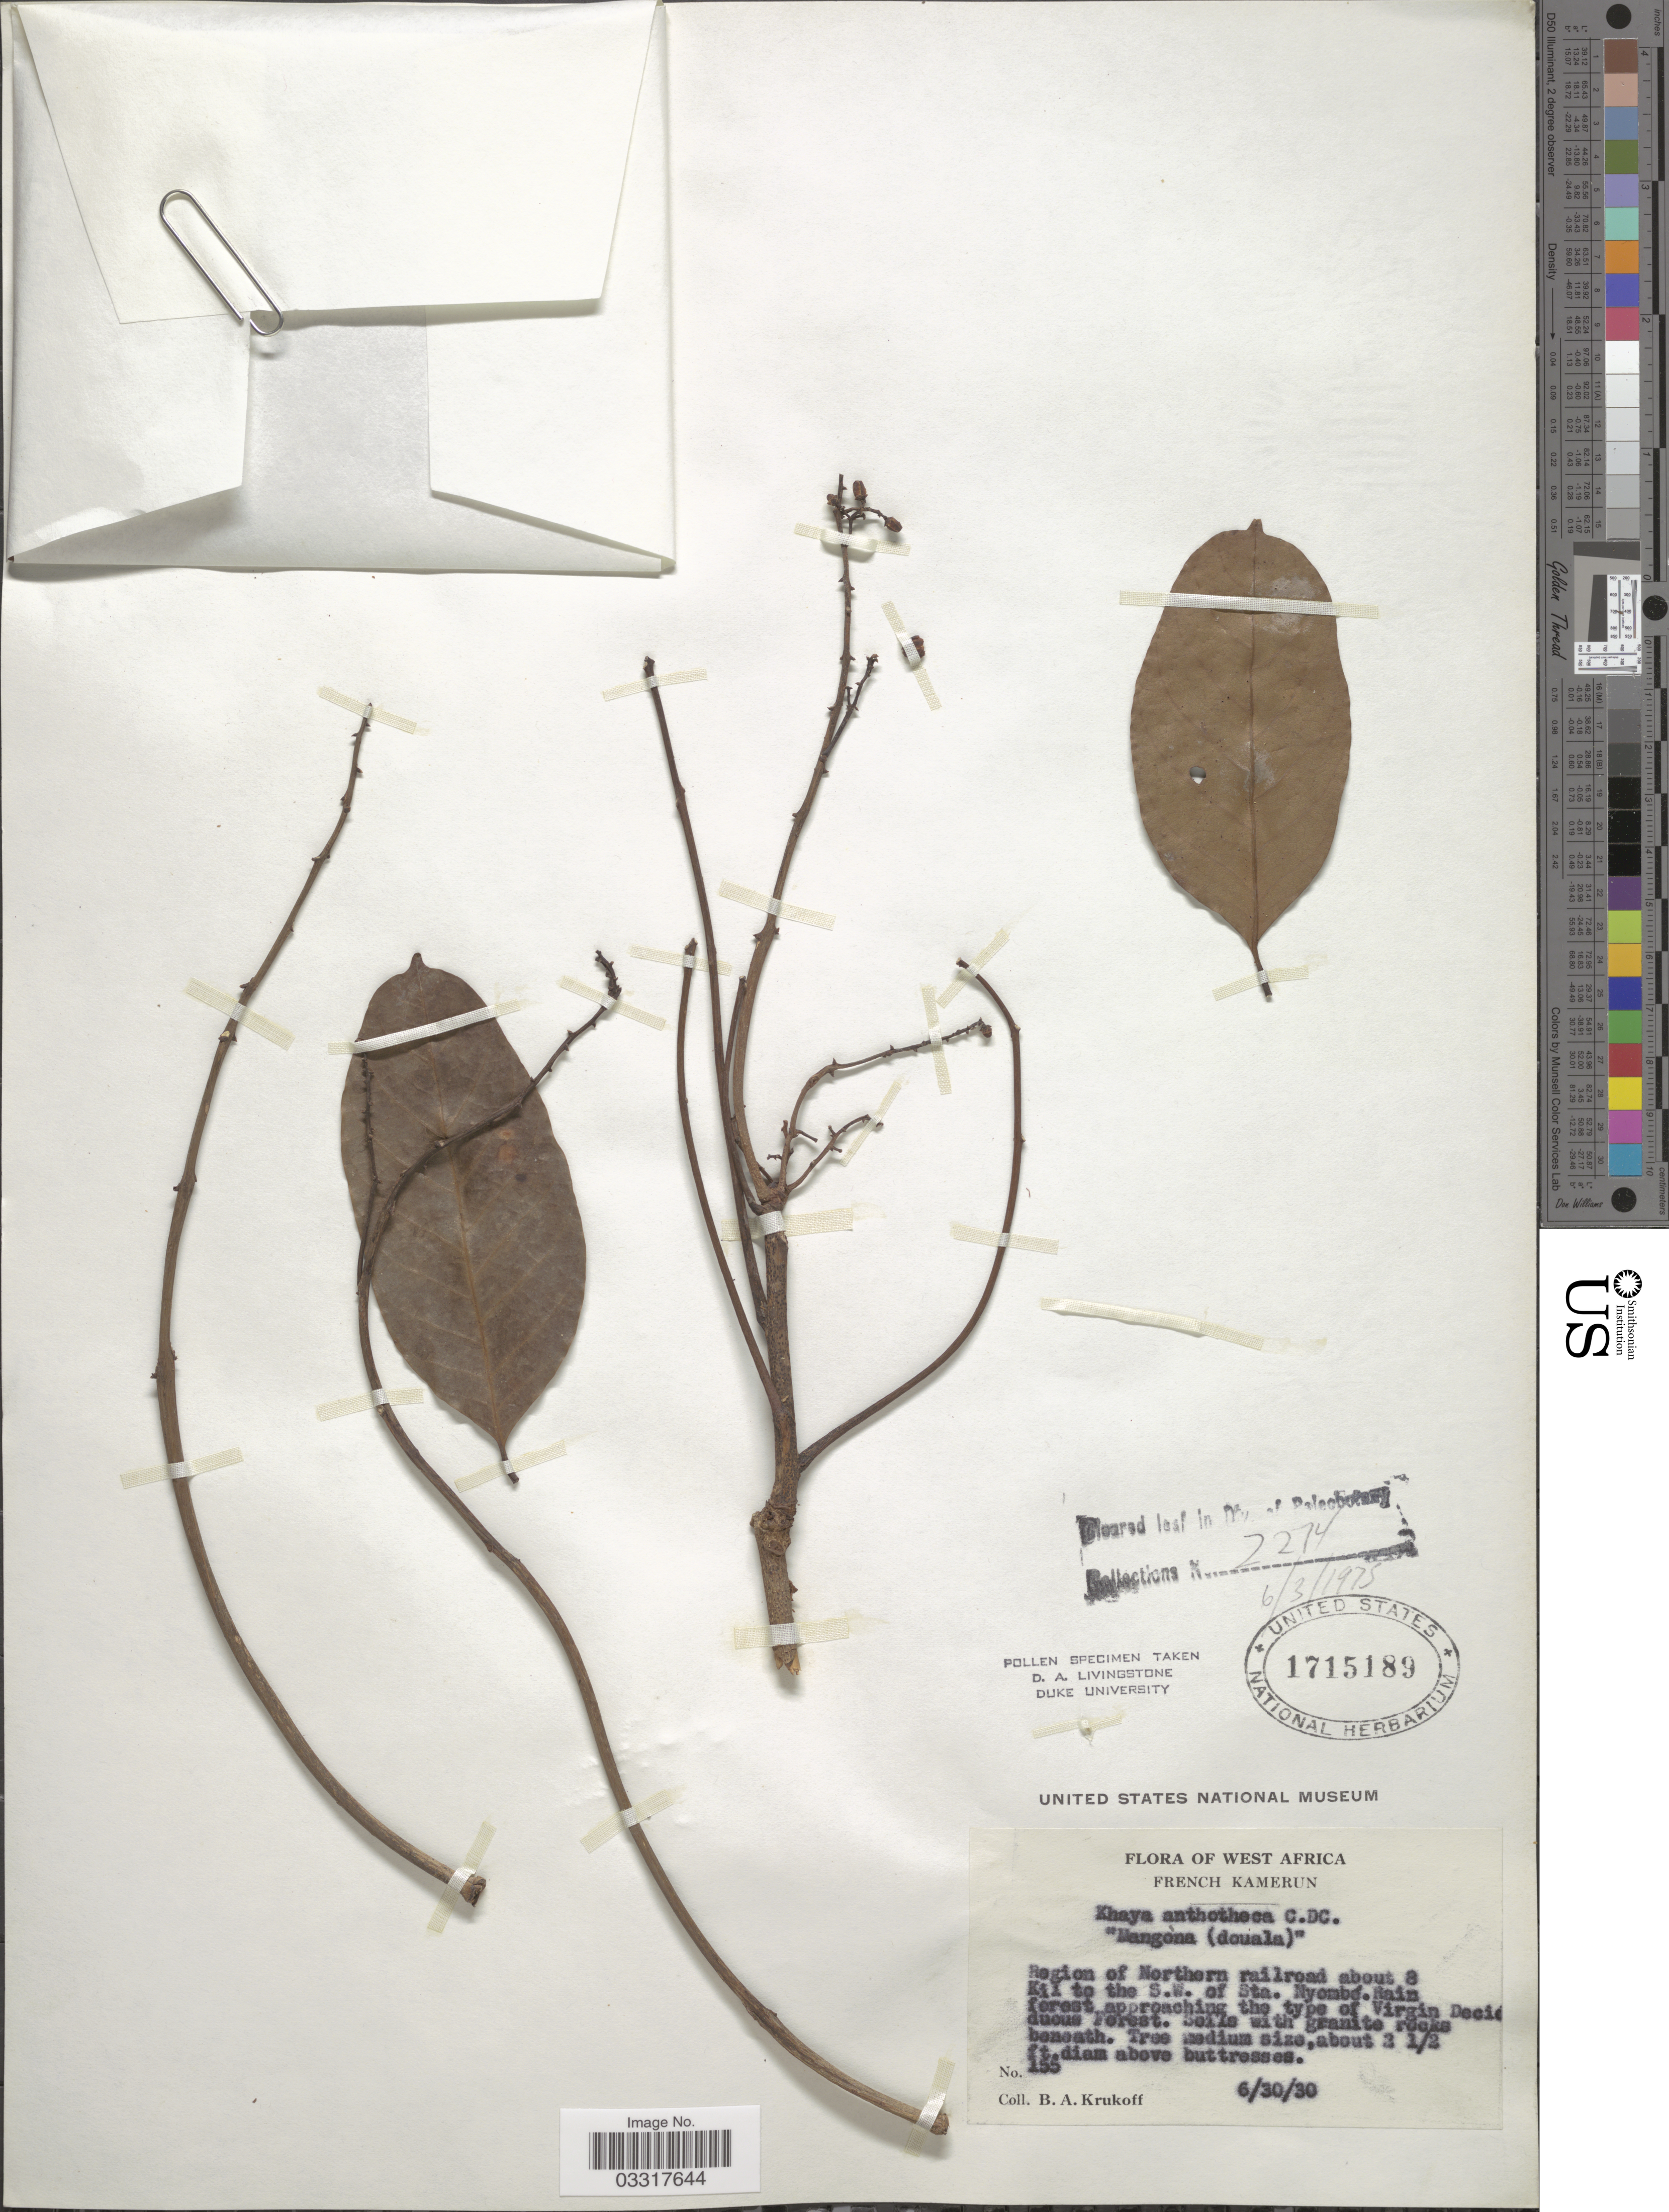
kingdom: Plantae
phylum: Tracheophyta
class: Magnoliopsida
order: Sapindales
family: Meliaceae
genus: Khaya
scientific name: Khaya anthotheca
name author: (Welw.) C. DC.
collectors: B. A. Krukoff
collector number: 155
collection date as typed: Transcribed d/m/y: 30/6/30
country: Cameroon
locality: West Africa, French Kamerun, Region of Northern railroad about 8 Kil to the S.W. of Sta. Nyombé. Rain forest approaching the type of Virgin Deciduous Forest.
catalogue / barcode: US 1715189